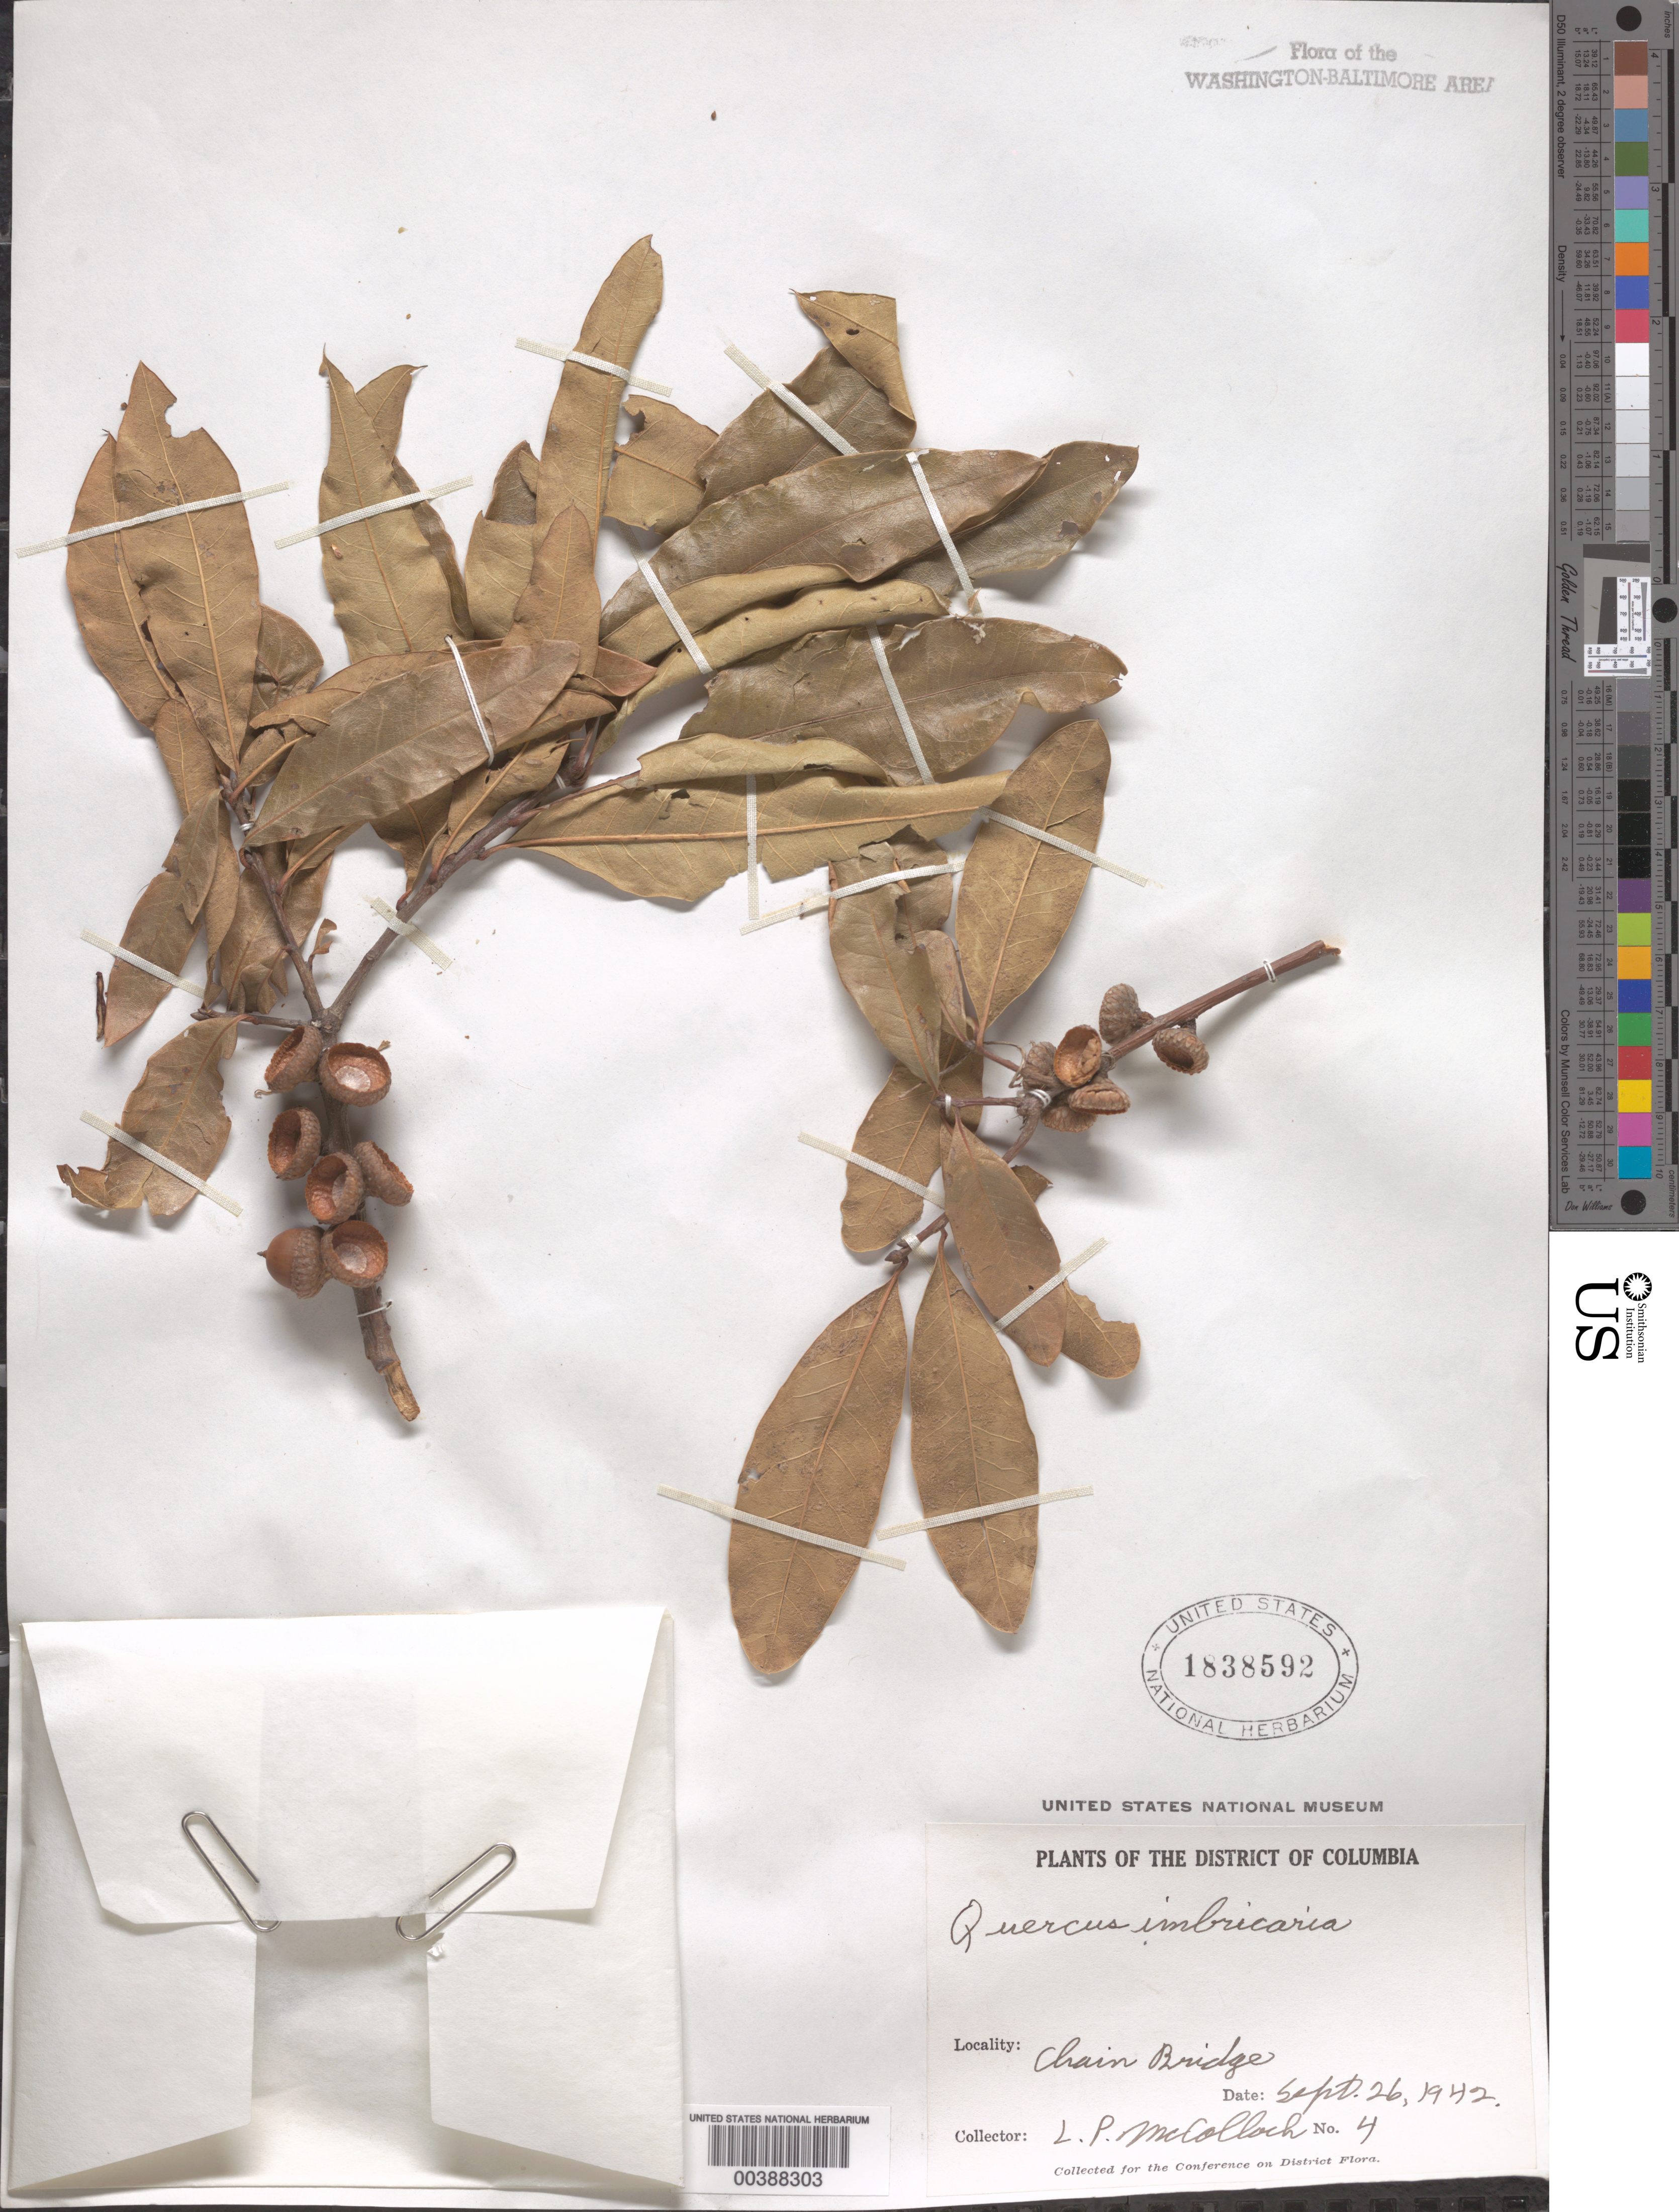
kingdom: Plantae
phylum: Tracheophyta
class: Magnoliopsida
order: Fagales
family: Fagaceae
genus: Quercus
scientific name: Quercus imbricaria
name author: Michx.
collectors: L. McColloch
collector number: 4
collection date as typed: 26 Sep 1942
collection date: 1942-09-26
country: United States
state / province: District of Columbia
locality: Chain Bridge C. and O. Canal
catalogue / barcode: US 1838592